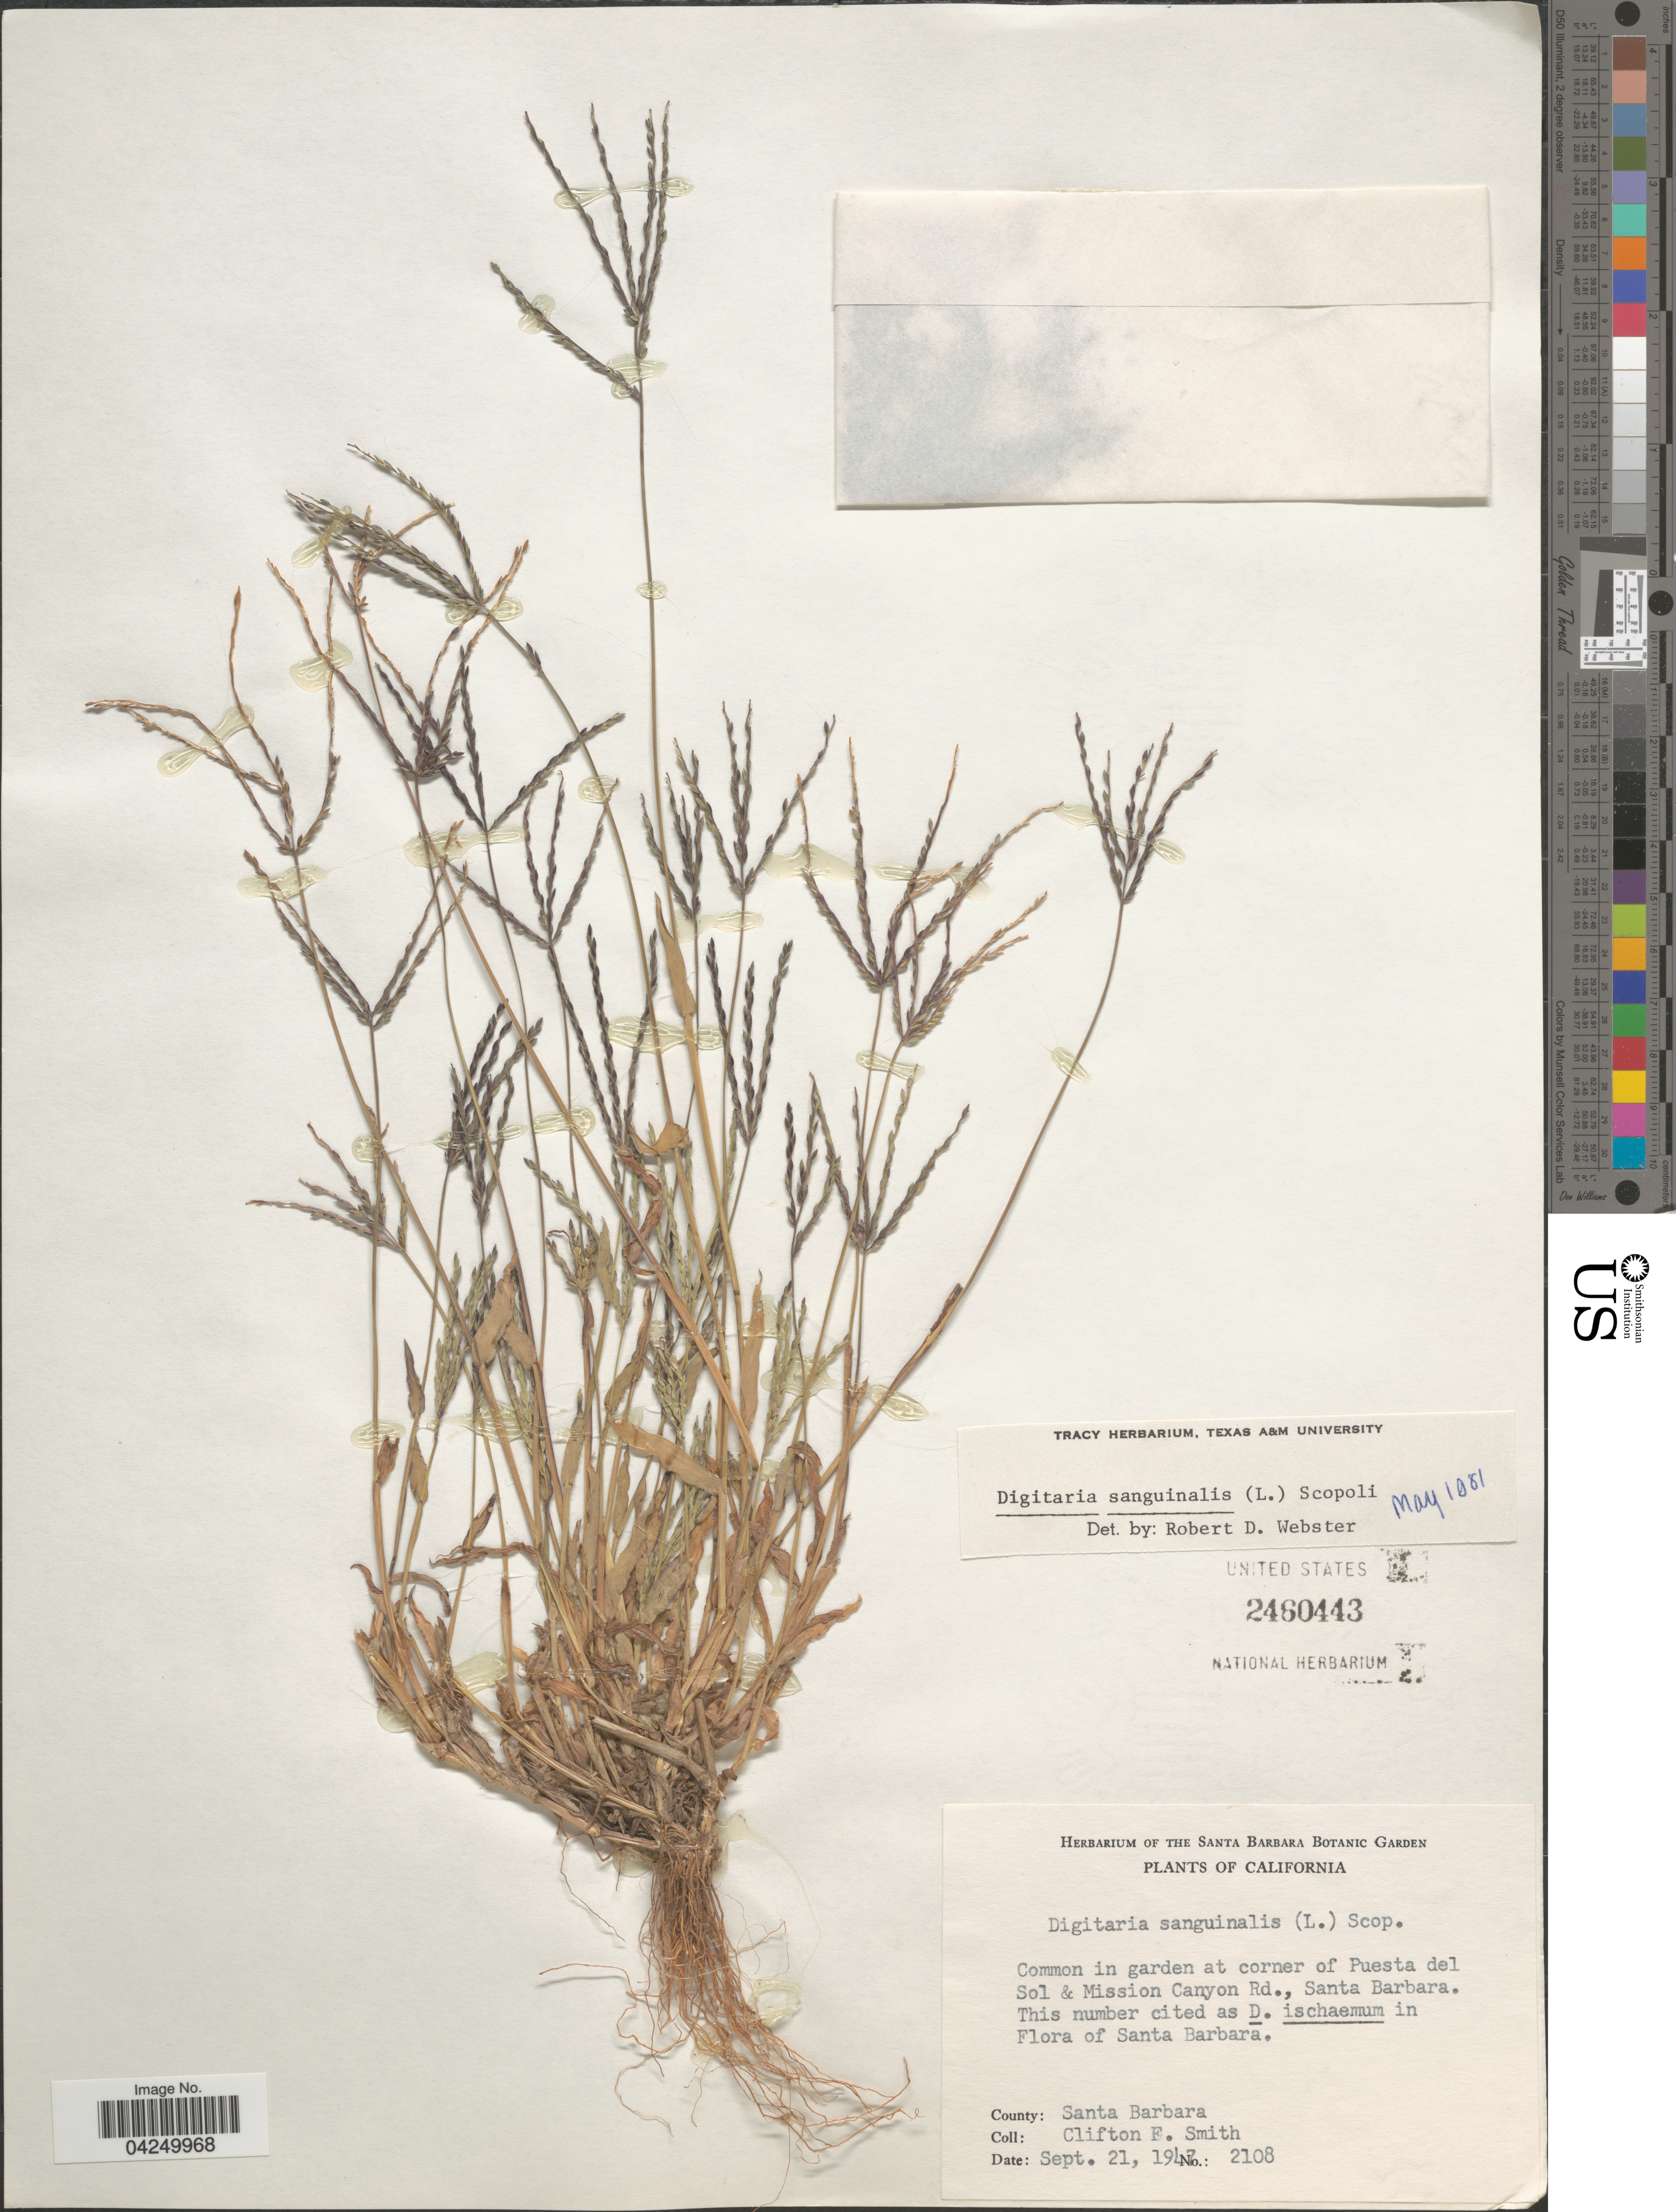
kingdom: Plantae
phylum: Tracheophyta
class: Liliopsida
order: Poales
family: Poaceae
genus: Digitaria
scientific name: Digitaria sanguinalis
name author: (L.) Scop.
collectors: C. F. Smith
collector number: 2108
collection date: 1947-09-21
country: United States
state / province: California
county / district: Santa Barbara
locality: Common in garden at corner of Puesta del Sol & Mission Canyon Rd., Santa Barbara. County: Santa Barbara.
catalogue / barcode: US 2460443